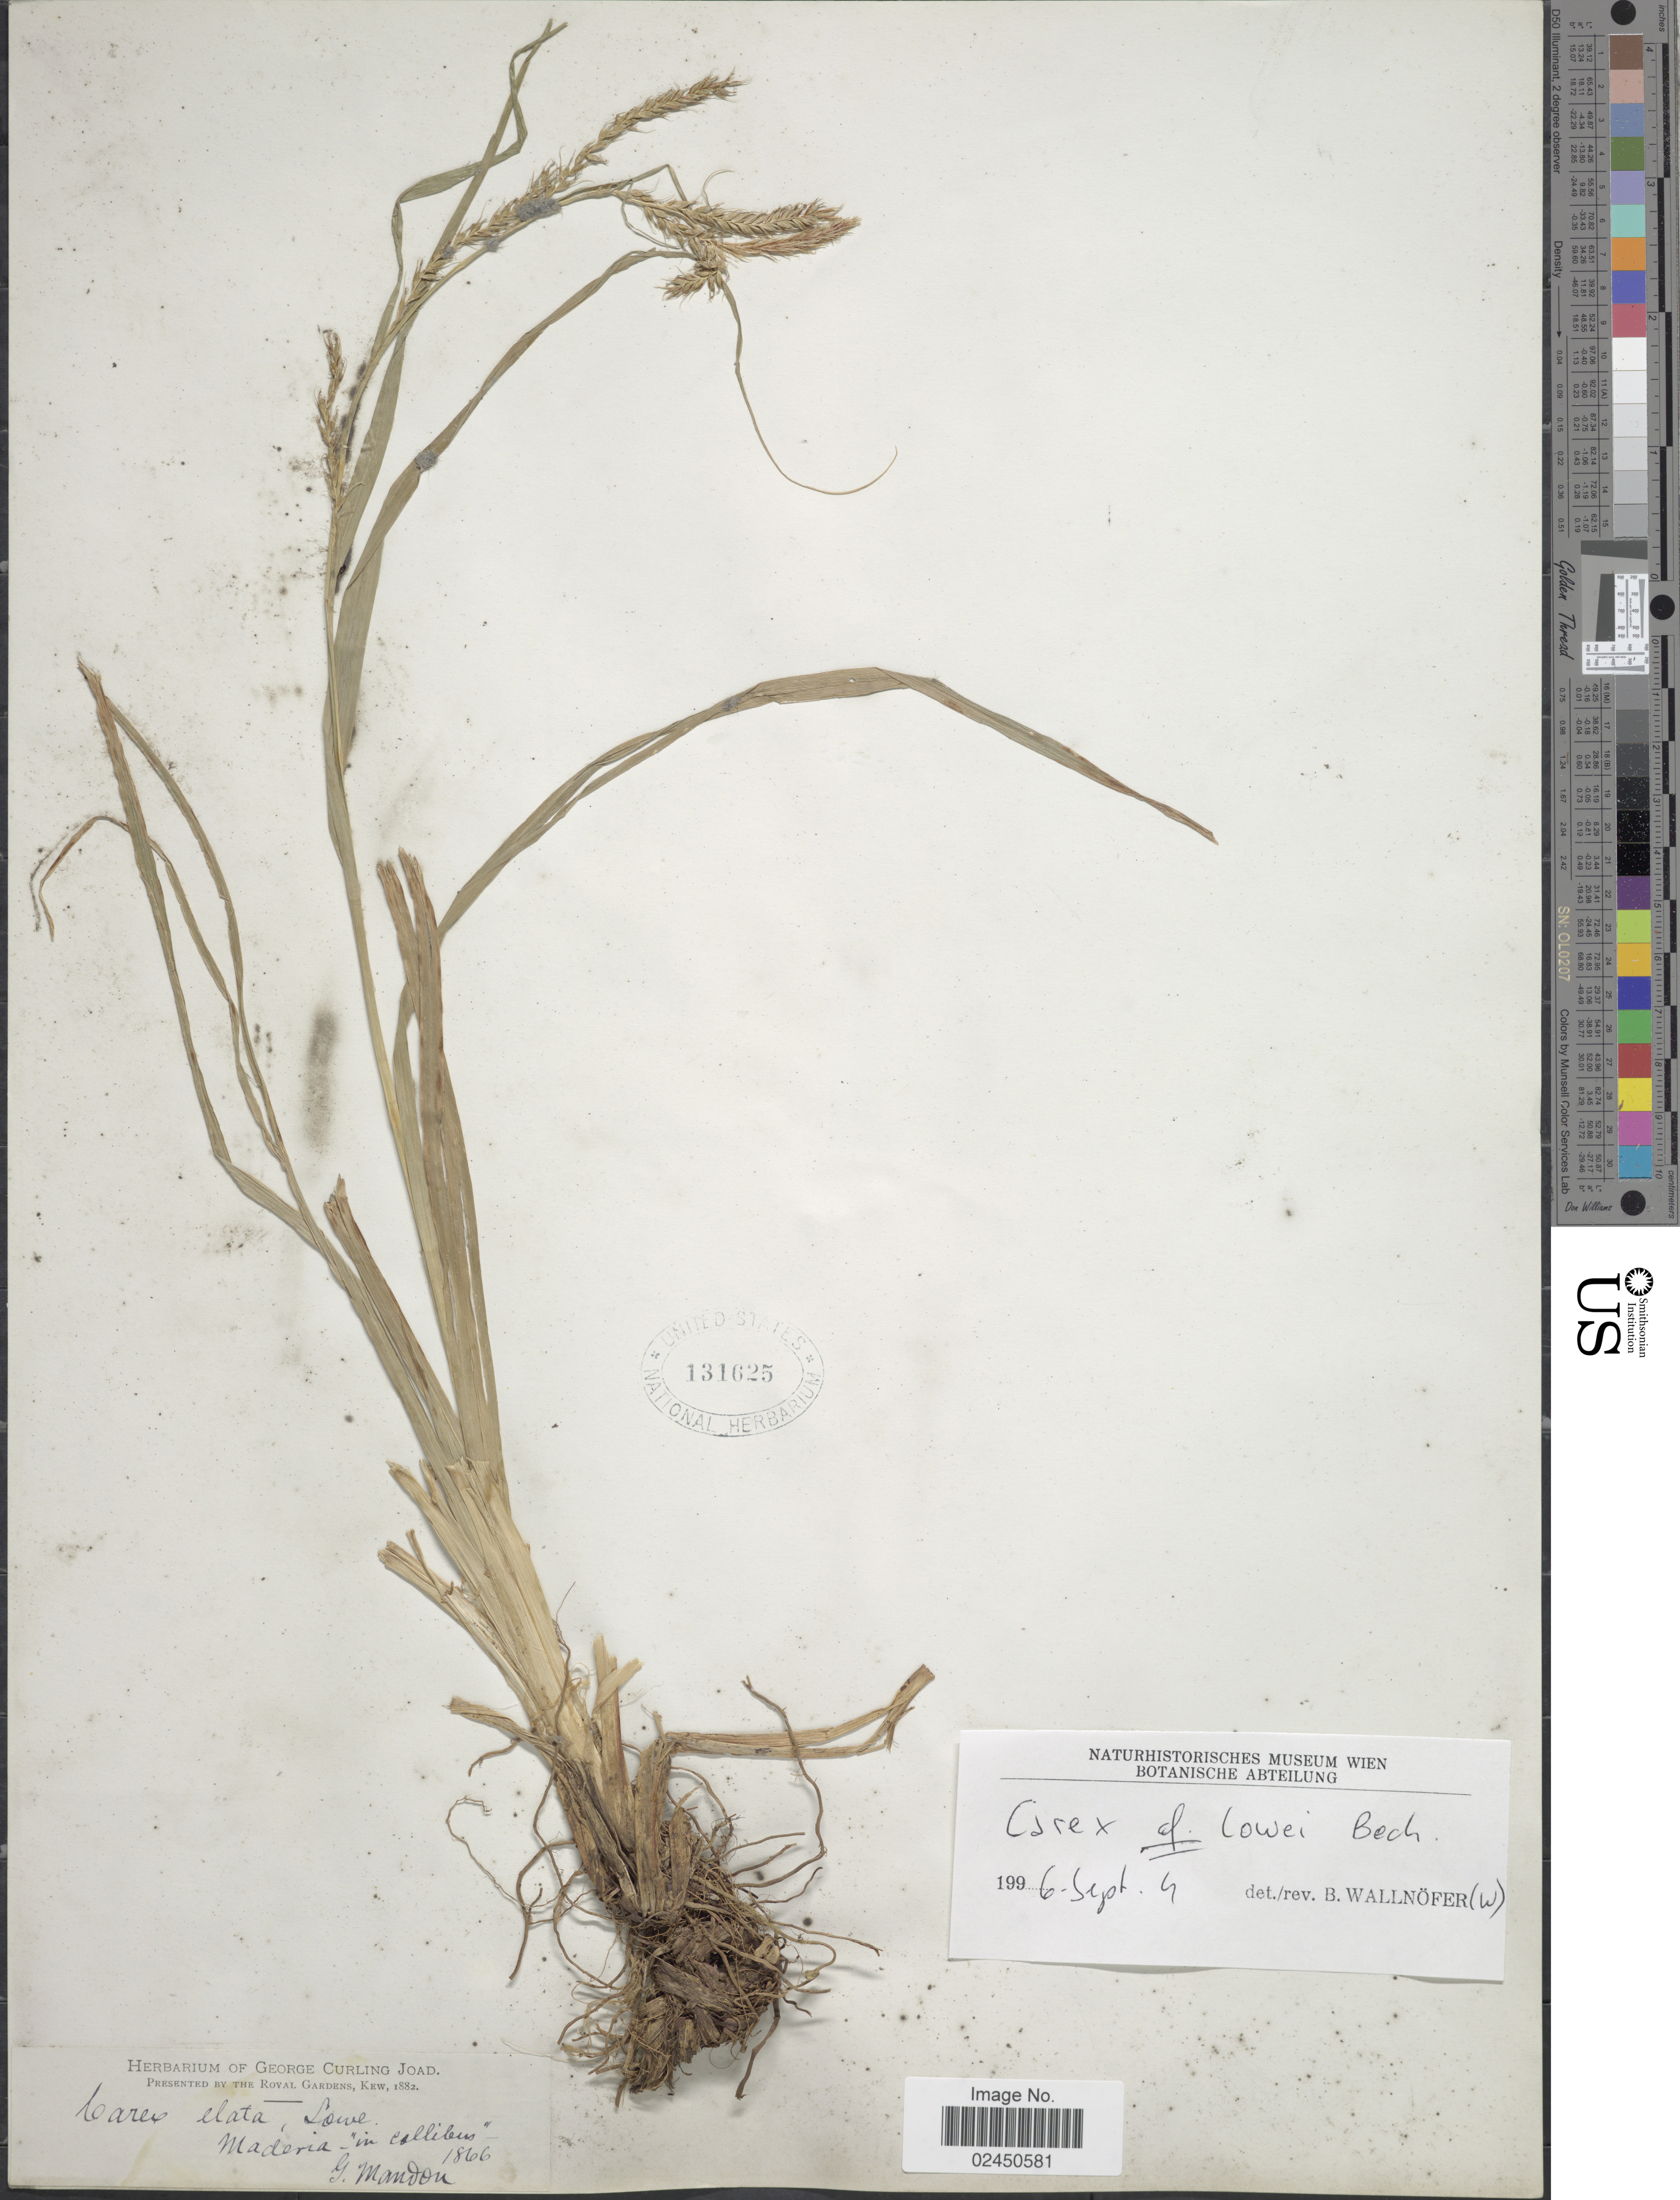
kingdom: Plantae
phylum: Tracheophyta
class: Liliopsida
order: Poales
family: Cyperaceae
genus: Carex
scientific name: Carex lowei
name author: Bech.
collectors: G. Mandon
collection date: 1866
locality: Maderia- "in collibus"-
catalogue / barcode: US 131625